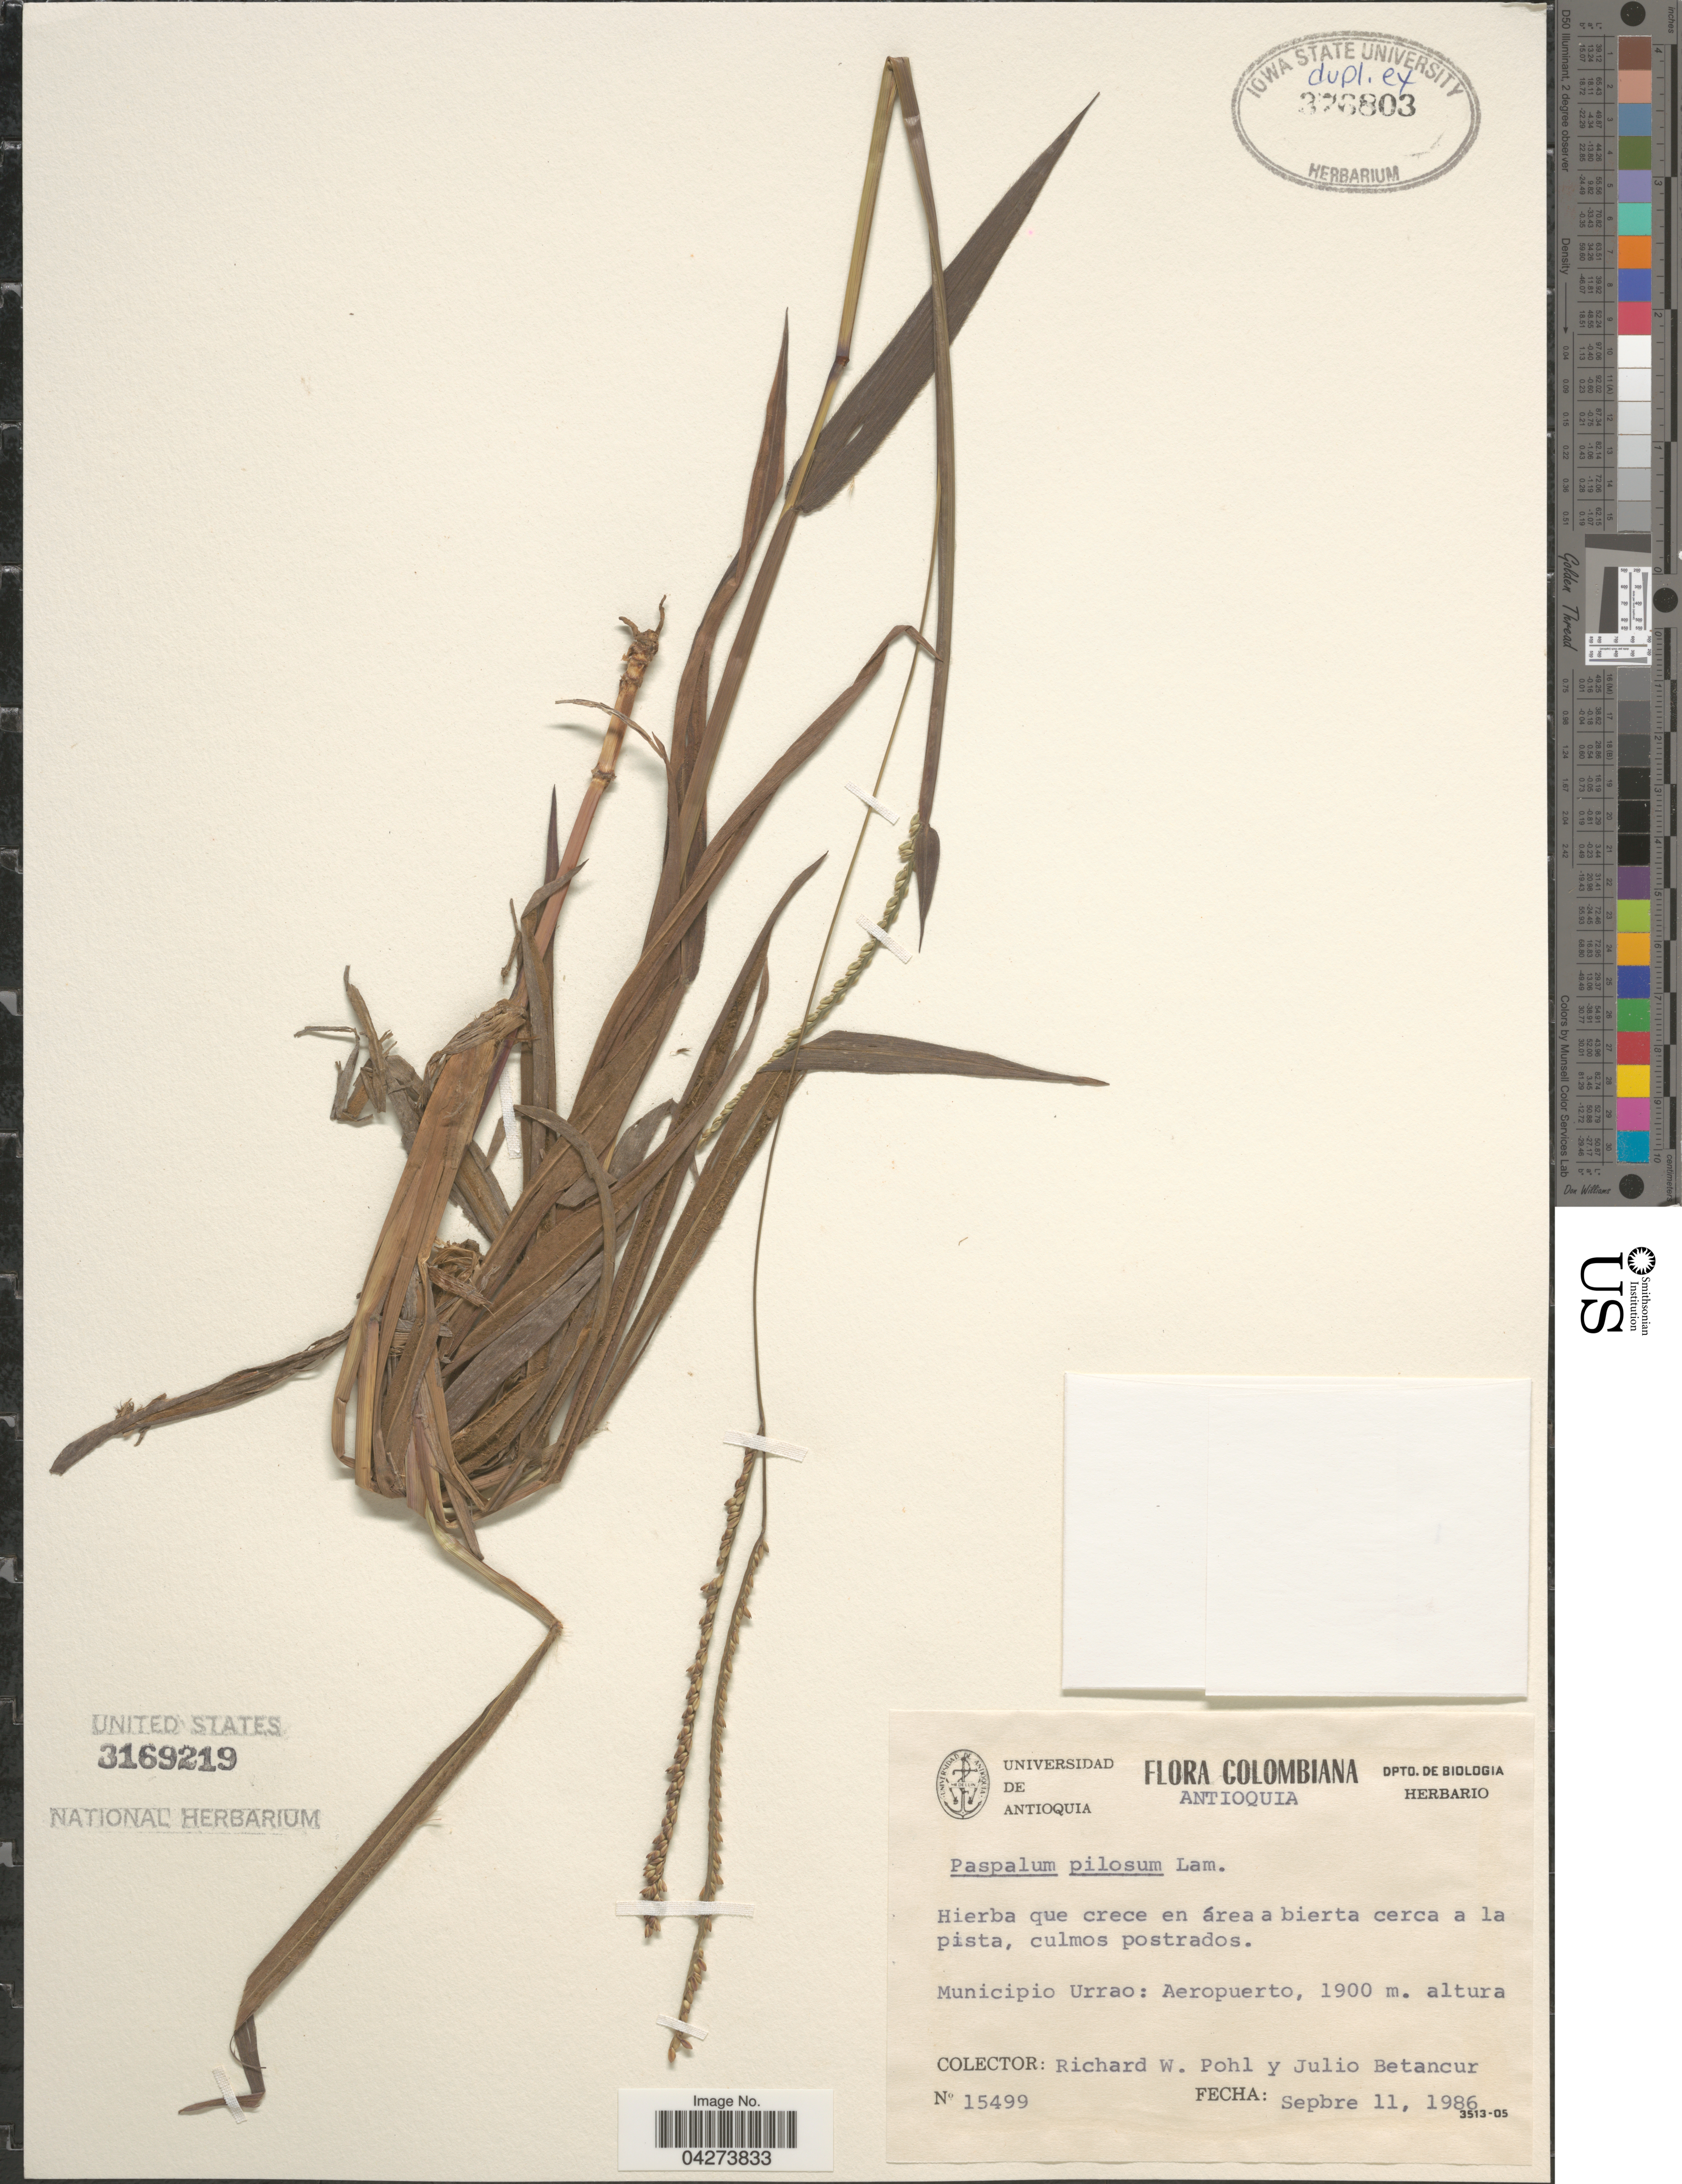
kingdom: Plantae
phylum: Tracheophyta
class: Liliopsida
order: Poales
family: Poaceae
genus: Paspalum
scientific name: Paspalum pilosum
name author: Lam.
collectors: R. W. Pohl & J. Betancur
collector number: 15499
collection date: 1986-09-11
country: Colombia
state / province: Antioquia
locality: Municipio Urrao: Aeropuerto.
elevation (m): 1900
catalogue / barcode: US 3169219